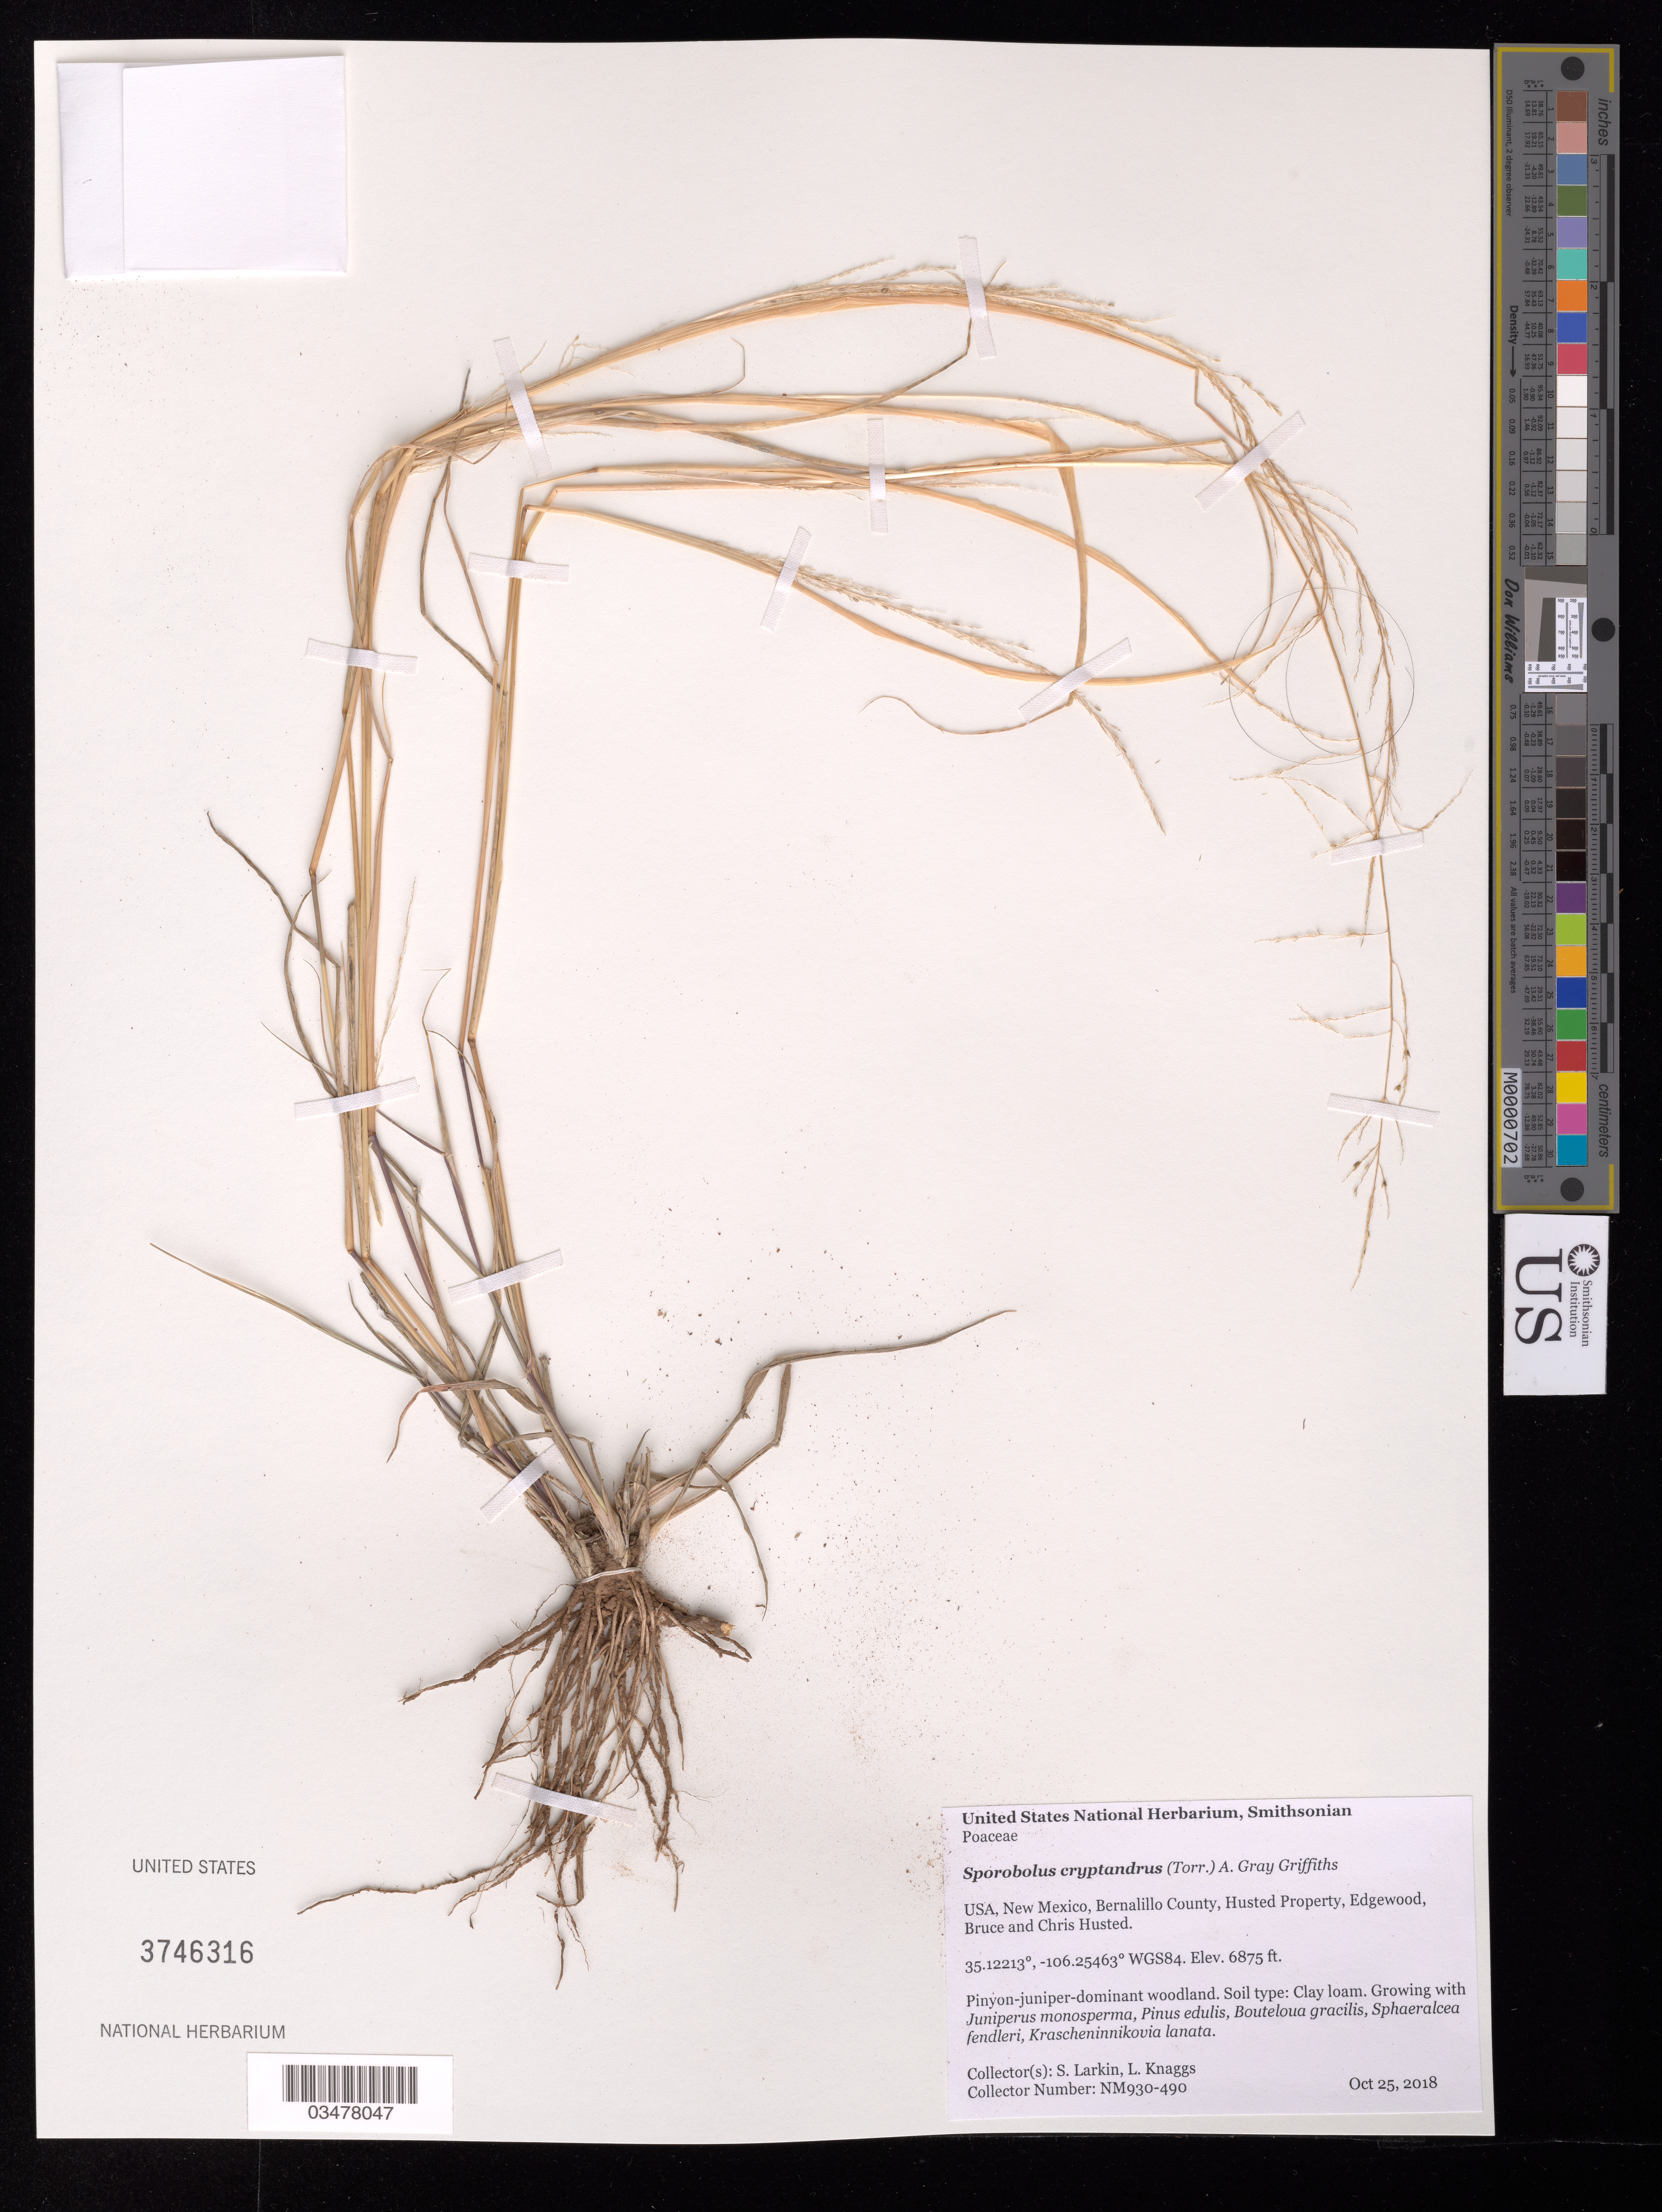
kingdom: Plantae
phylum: Tracheophyta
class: Liliopsida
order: Poales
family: Poaceae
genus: Sporobolus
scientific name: Sporobolus cryptandrus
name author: (Torr.) A. Gray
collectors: S. Larkin & L. Knaggs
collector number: NM930-490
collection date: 2018-10-25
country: United States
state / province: New Mexico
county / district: Bernalillo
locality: Edgewood, Husted Property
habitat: Clay loam. Pinyon-juniper-dominant woodland. With Juniperus monospema, Pinus edulis, Bouteloua gracilis.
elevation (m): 2096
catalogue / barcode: US 3746316